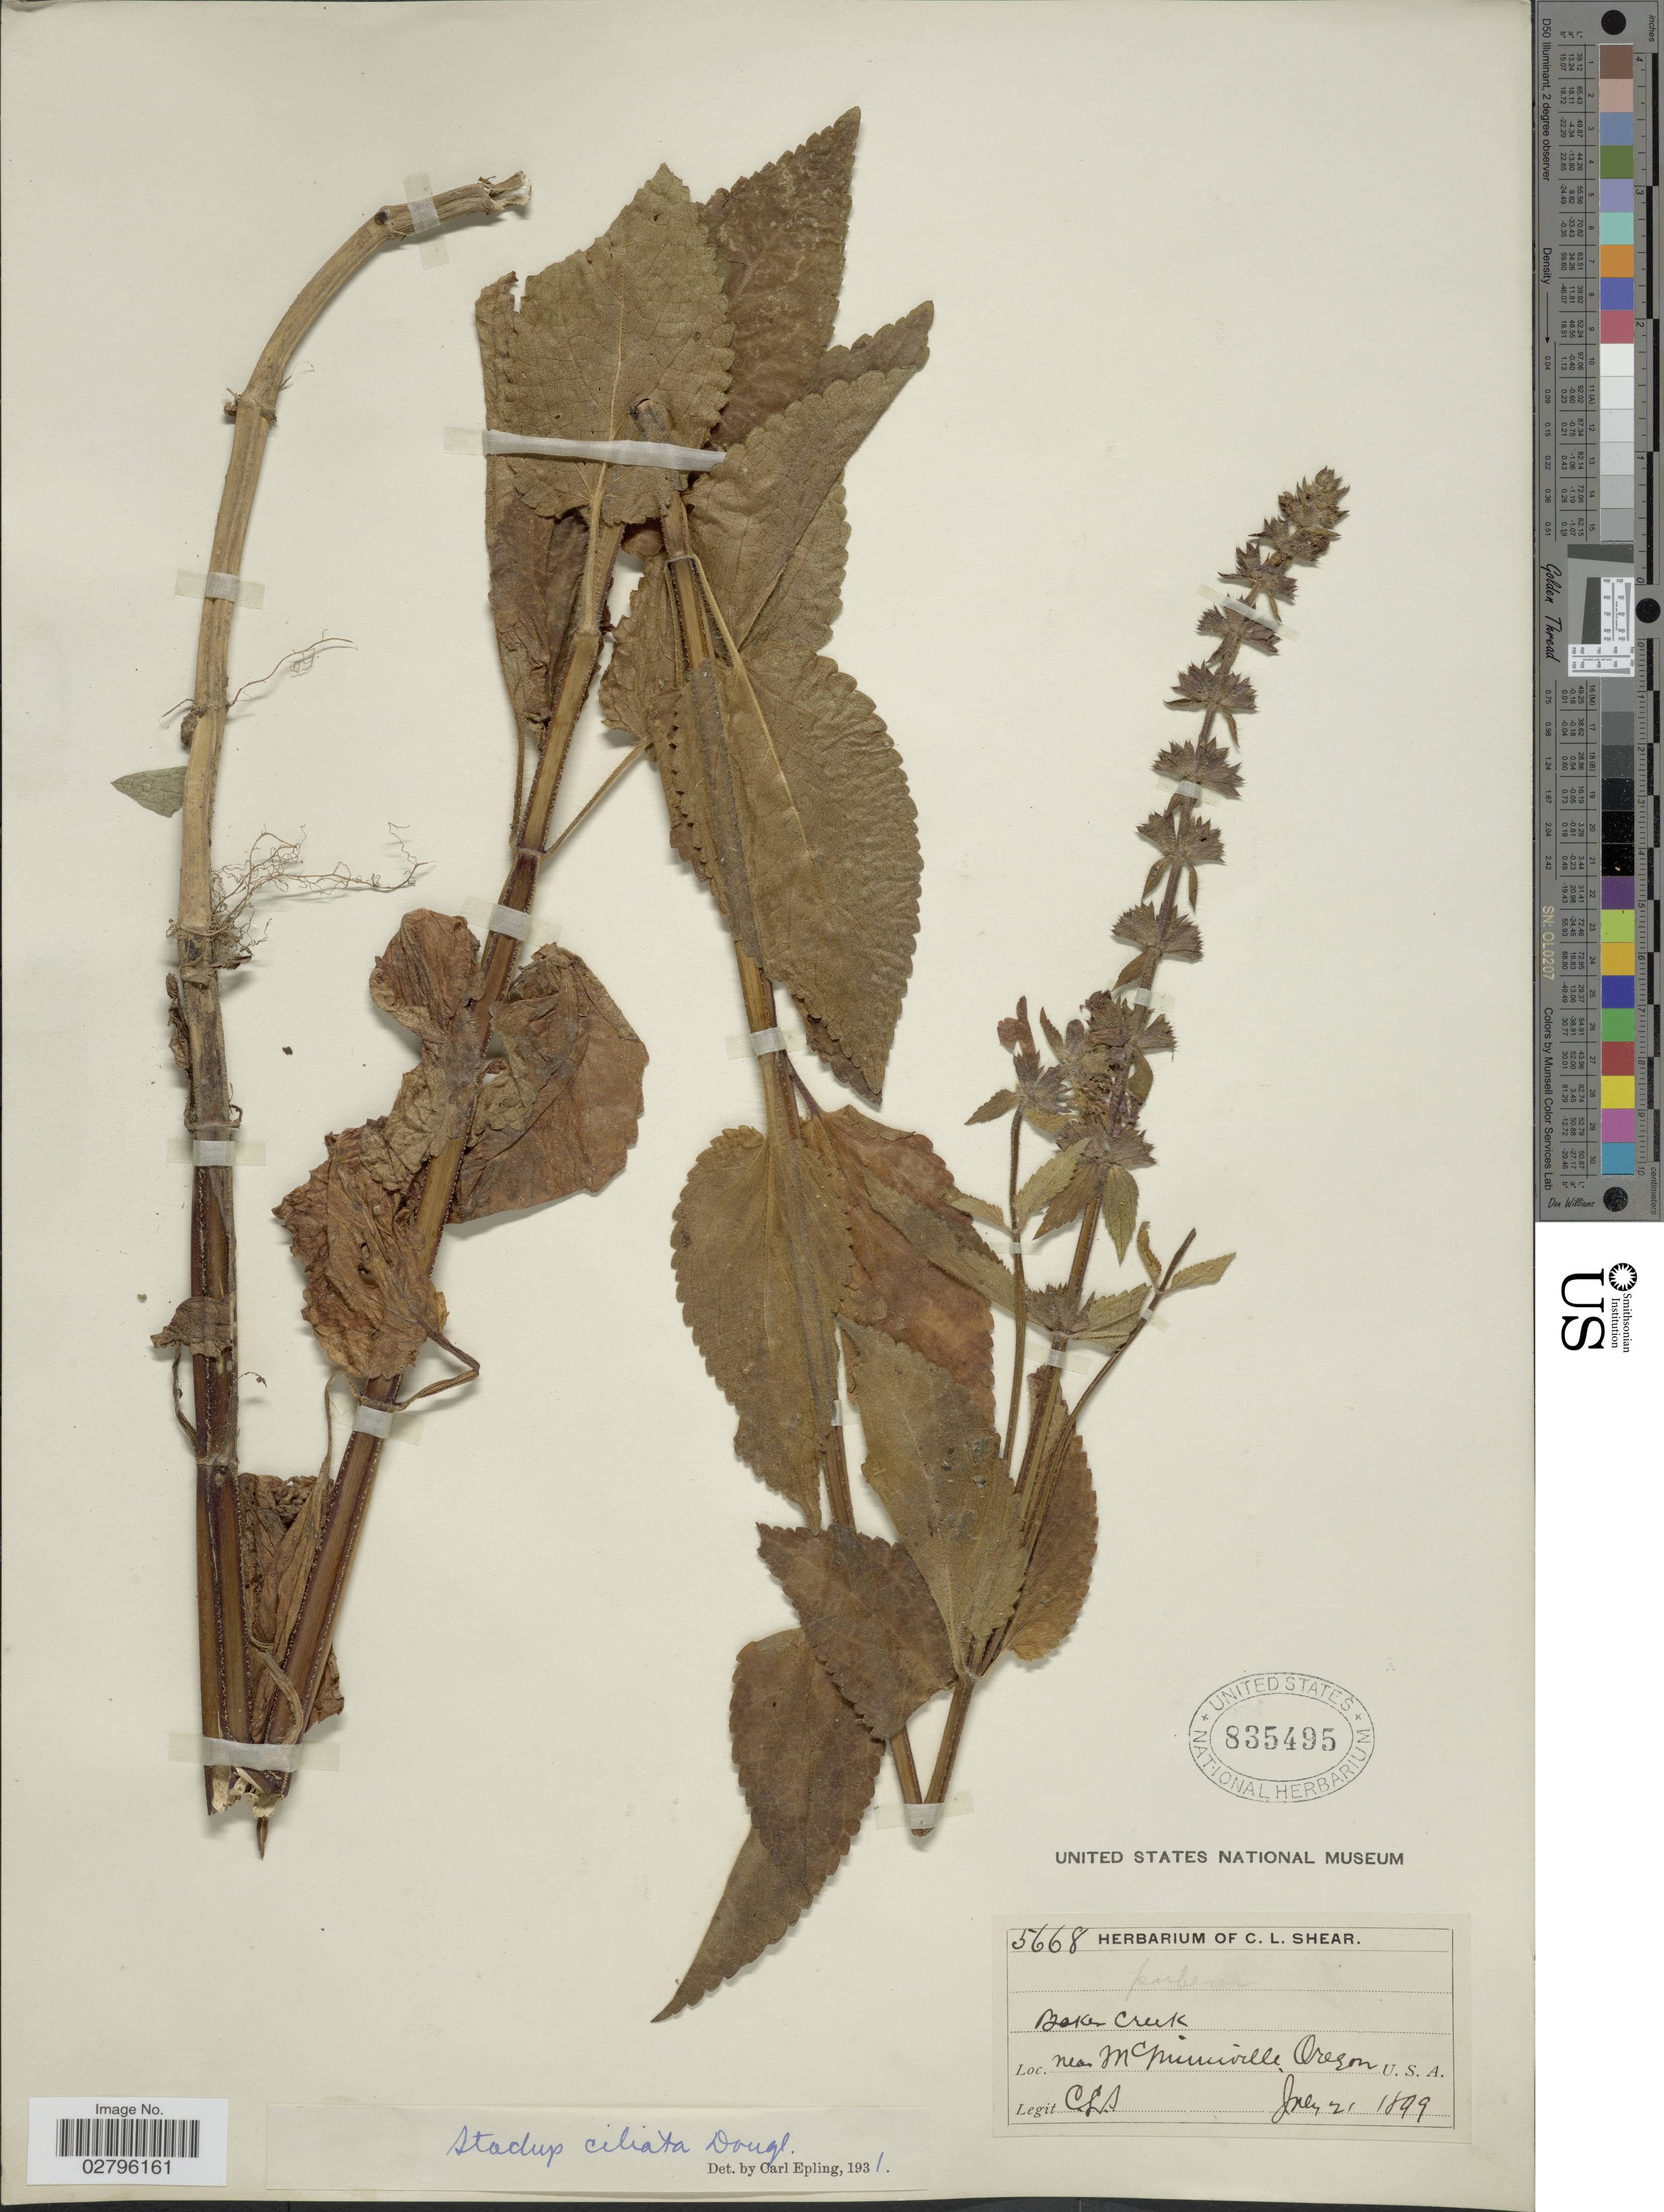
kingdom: Plantae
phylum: Tracheophyta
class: Magnoliopsida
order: Lamiales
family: Lamiaceae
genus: Stachys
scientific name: Stachys ciliata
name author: Douglas ex Benth.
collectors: C. L. Shear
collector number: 5668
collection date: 1899-07-21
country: United States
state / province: Oregon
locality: Near McMinniville, Oregon.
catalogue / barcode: US 835495